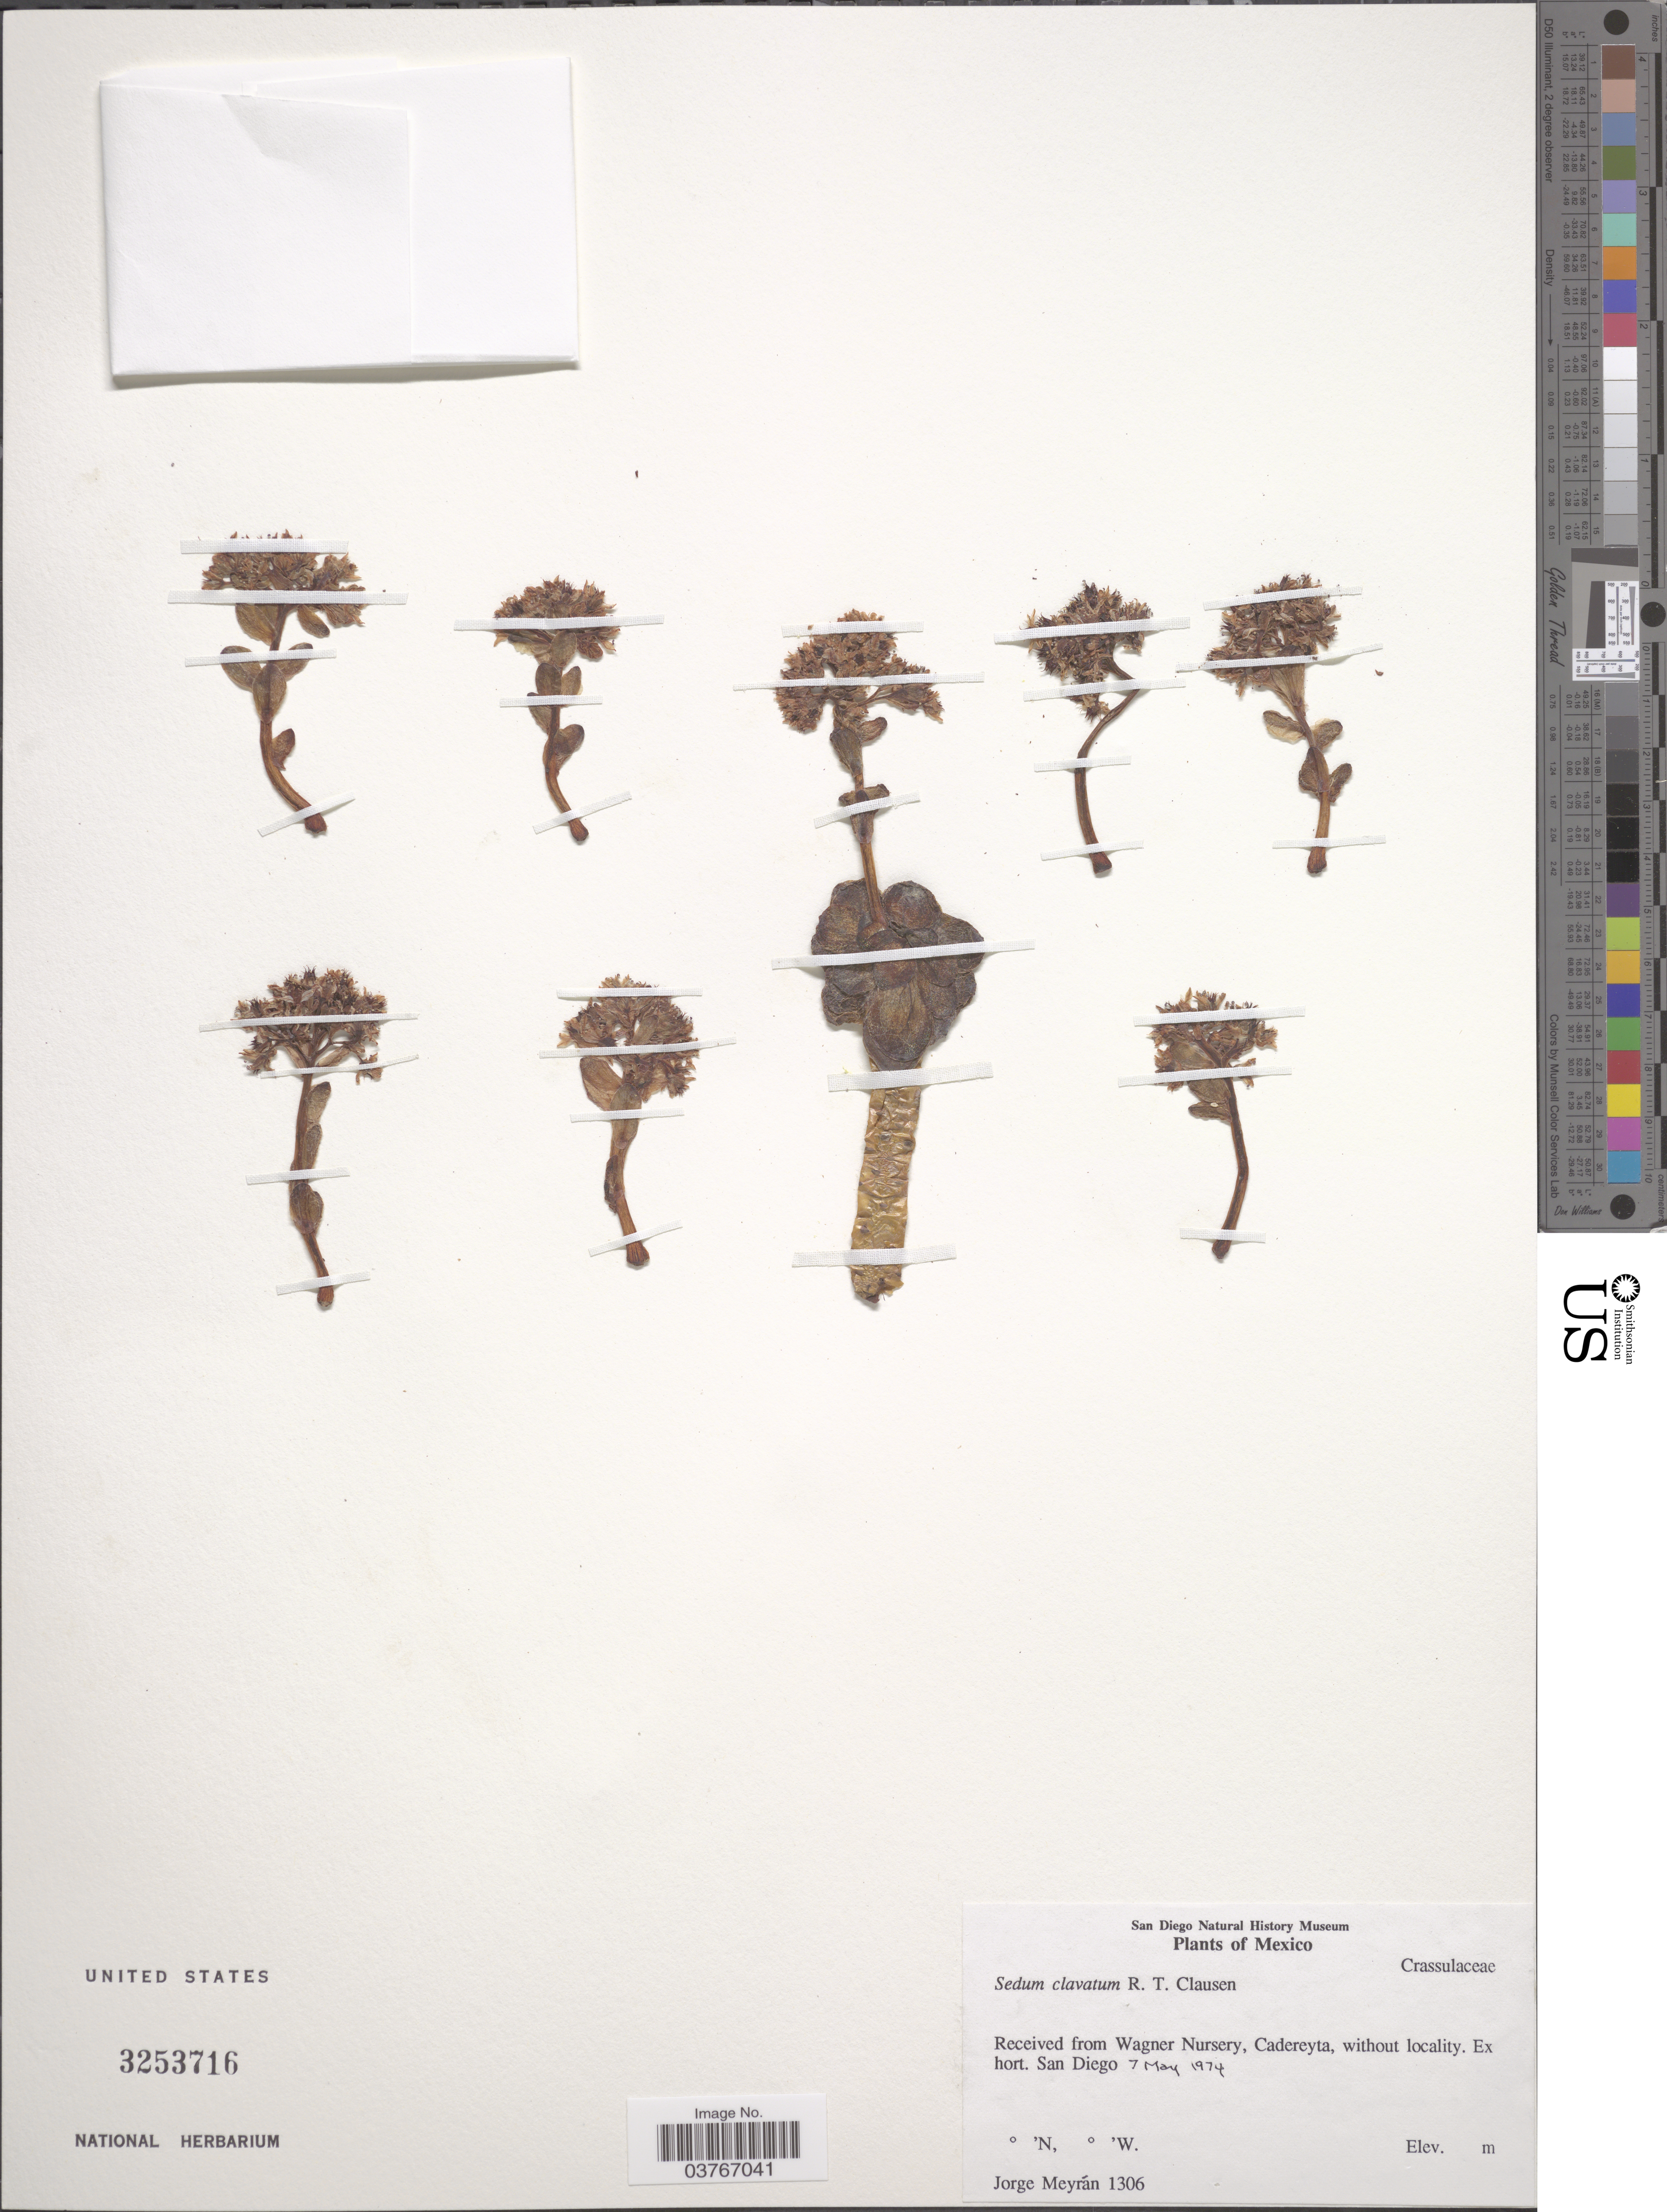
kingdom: Plantae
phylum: Tracheophyta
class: Magnoliopsida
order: Saxifragales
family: Crassulaceae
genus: Sedum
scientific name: Sedum clavatum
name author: R.T. Clausen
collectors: J. Meyrán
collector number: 1306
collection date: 1974-05-07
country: Mexico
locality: Ex hort. San Diego.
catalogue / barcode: US 3253716